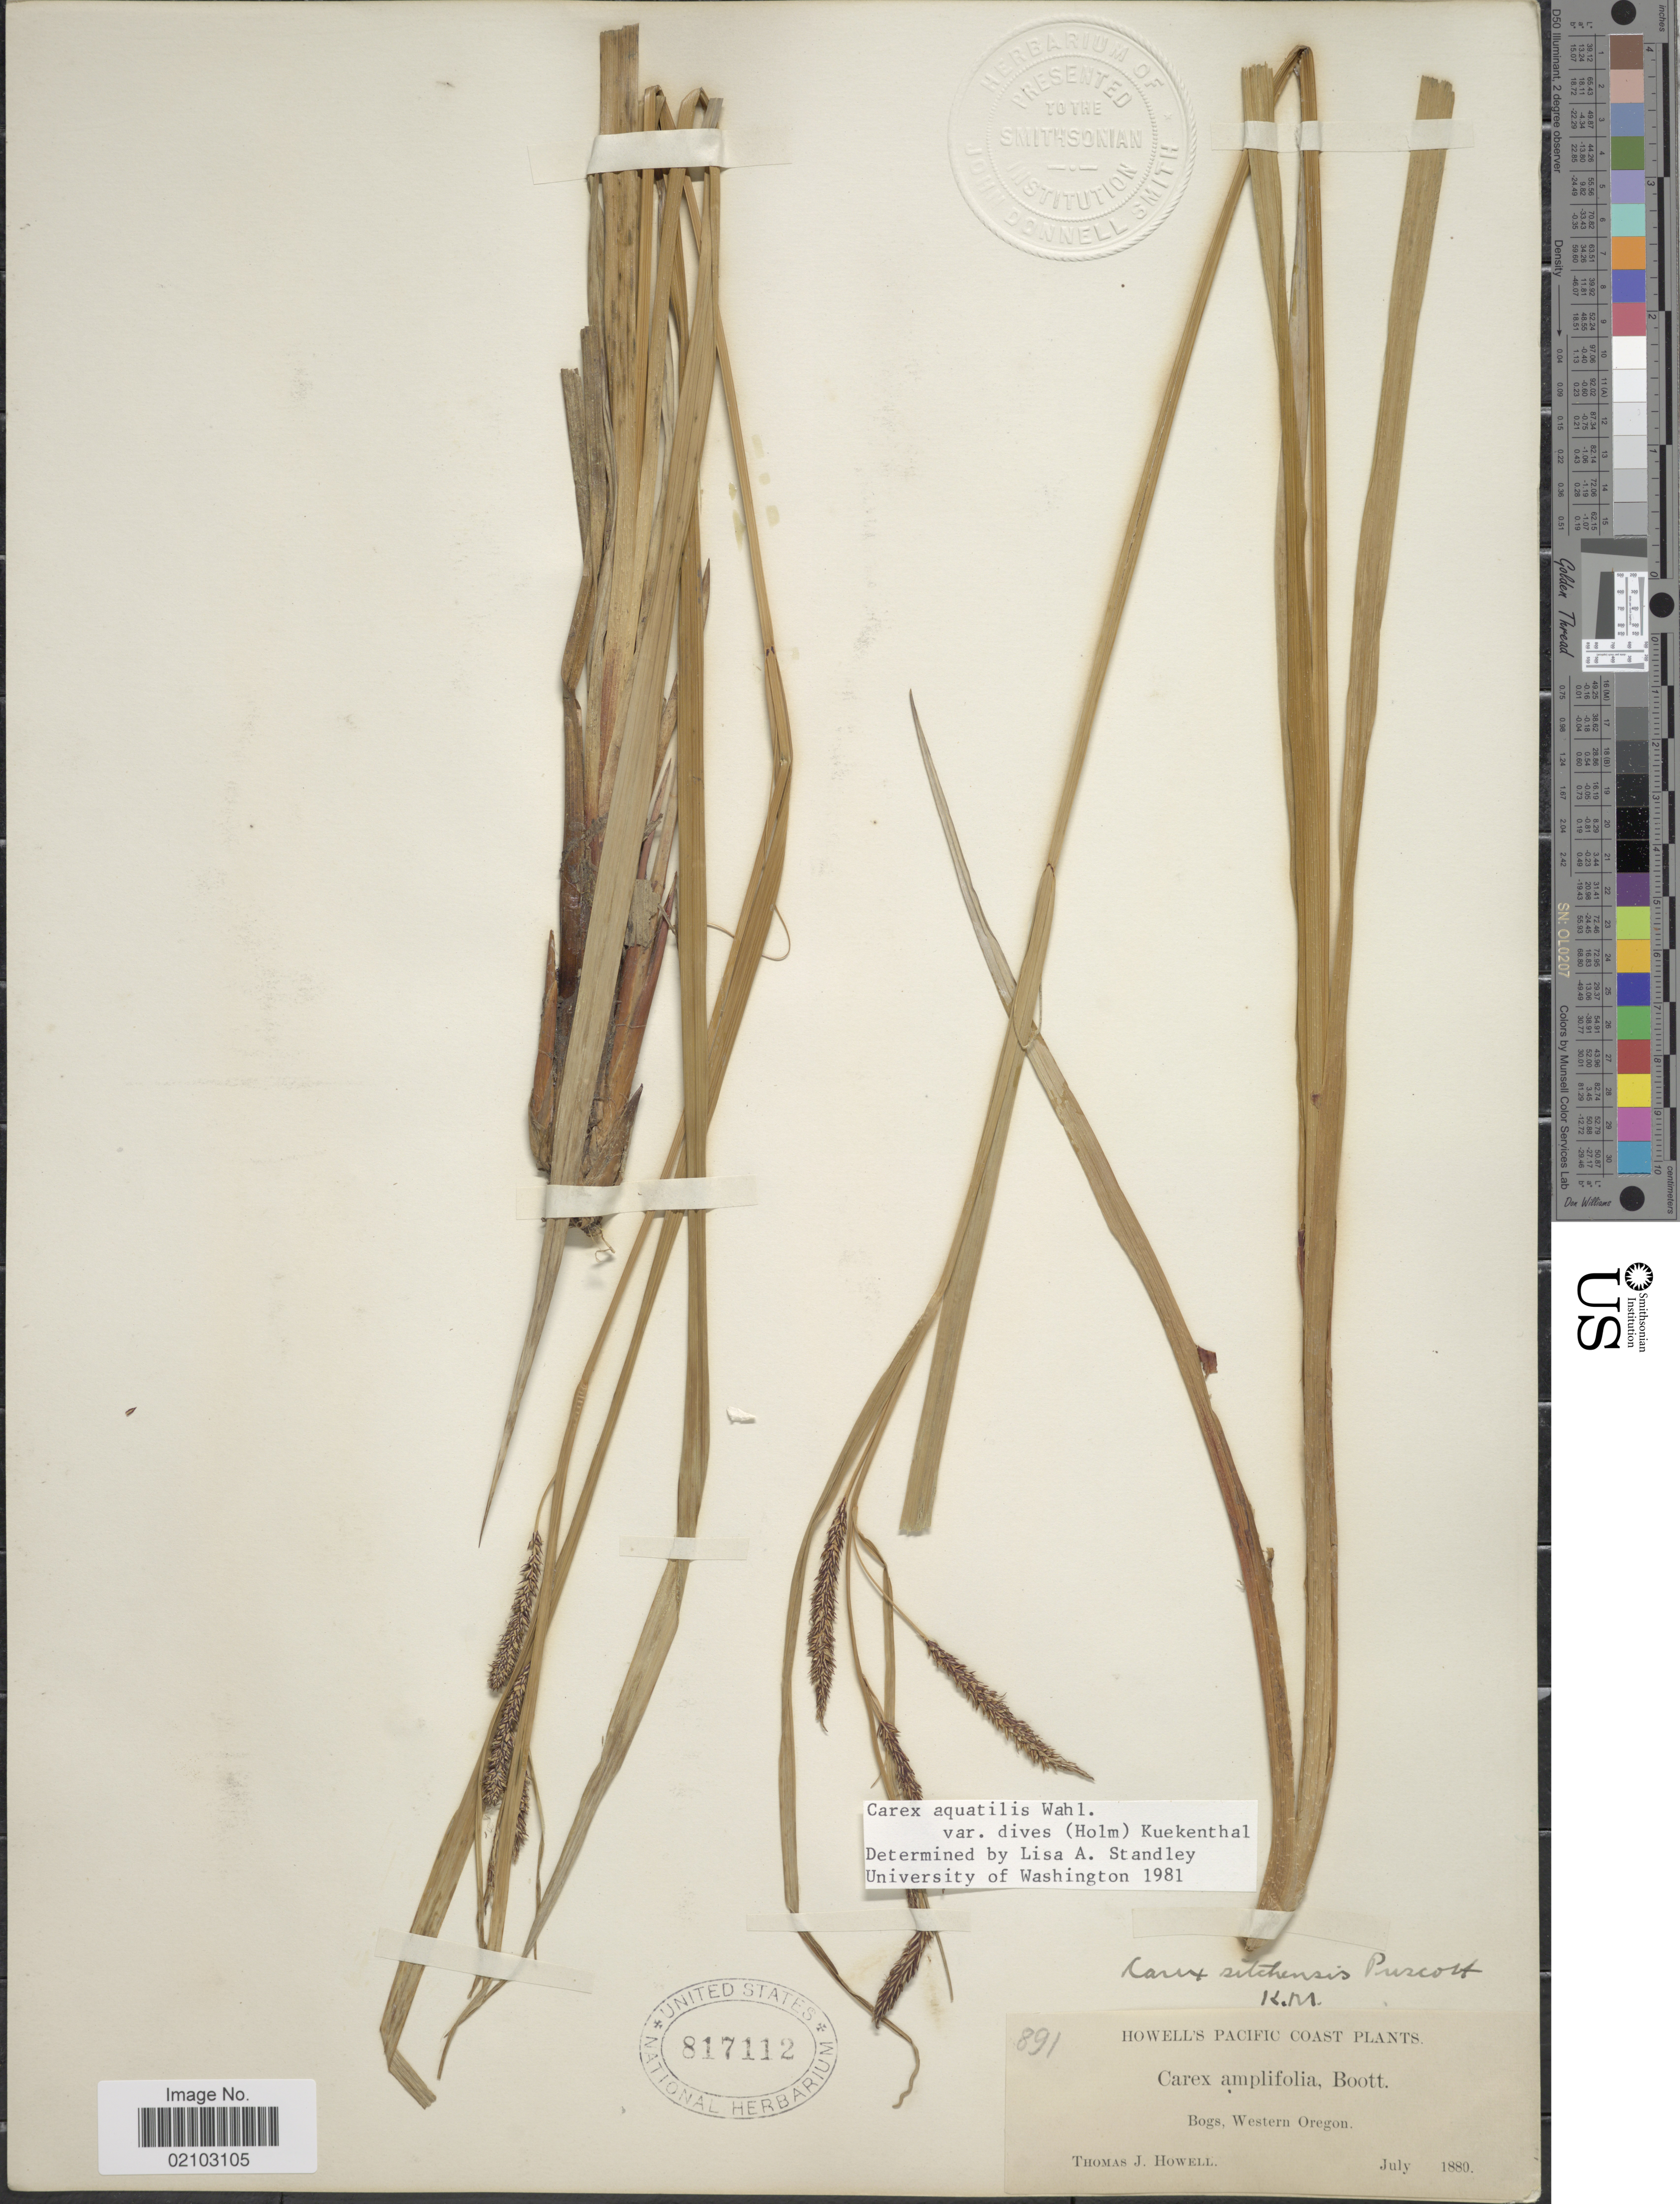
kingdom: Plantae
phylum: Tracheophyta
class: Liliopsida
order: Poales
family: Cyperaceae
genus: Carex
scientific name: Carex aquatilis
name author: Wahlenb.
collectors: T. J. Howell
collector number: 891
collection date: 1880-07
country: United States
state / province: Oregon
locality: Pacific Coast, Bogs, Western Oregon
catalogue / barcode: US 817112